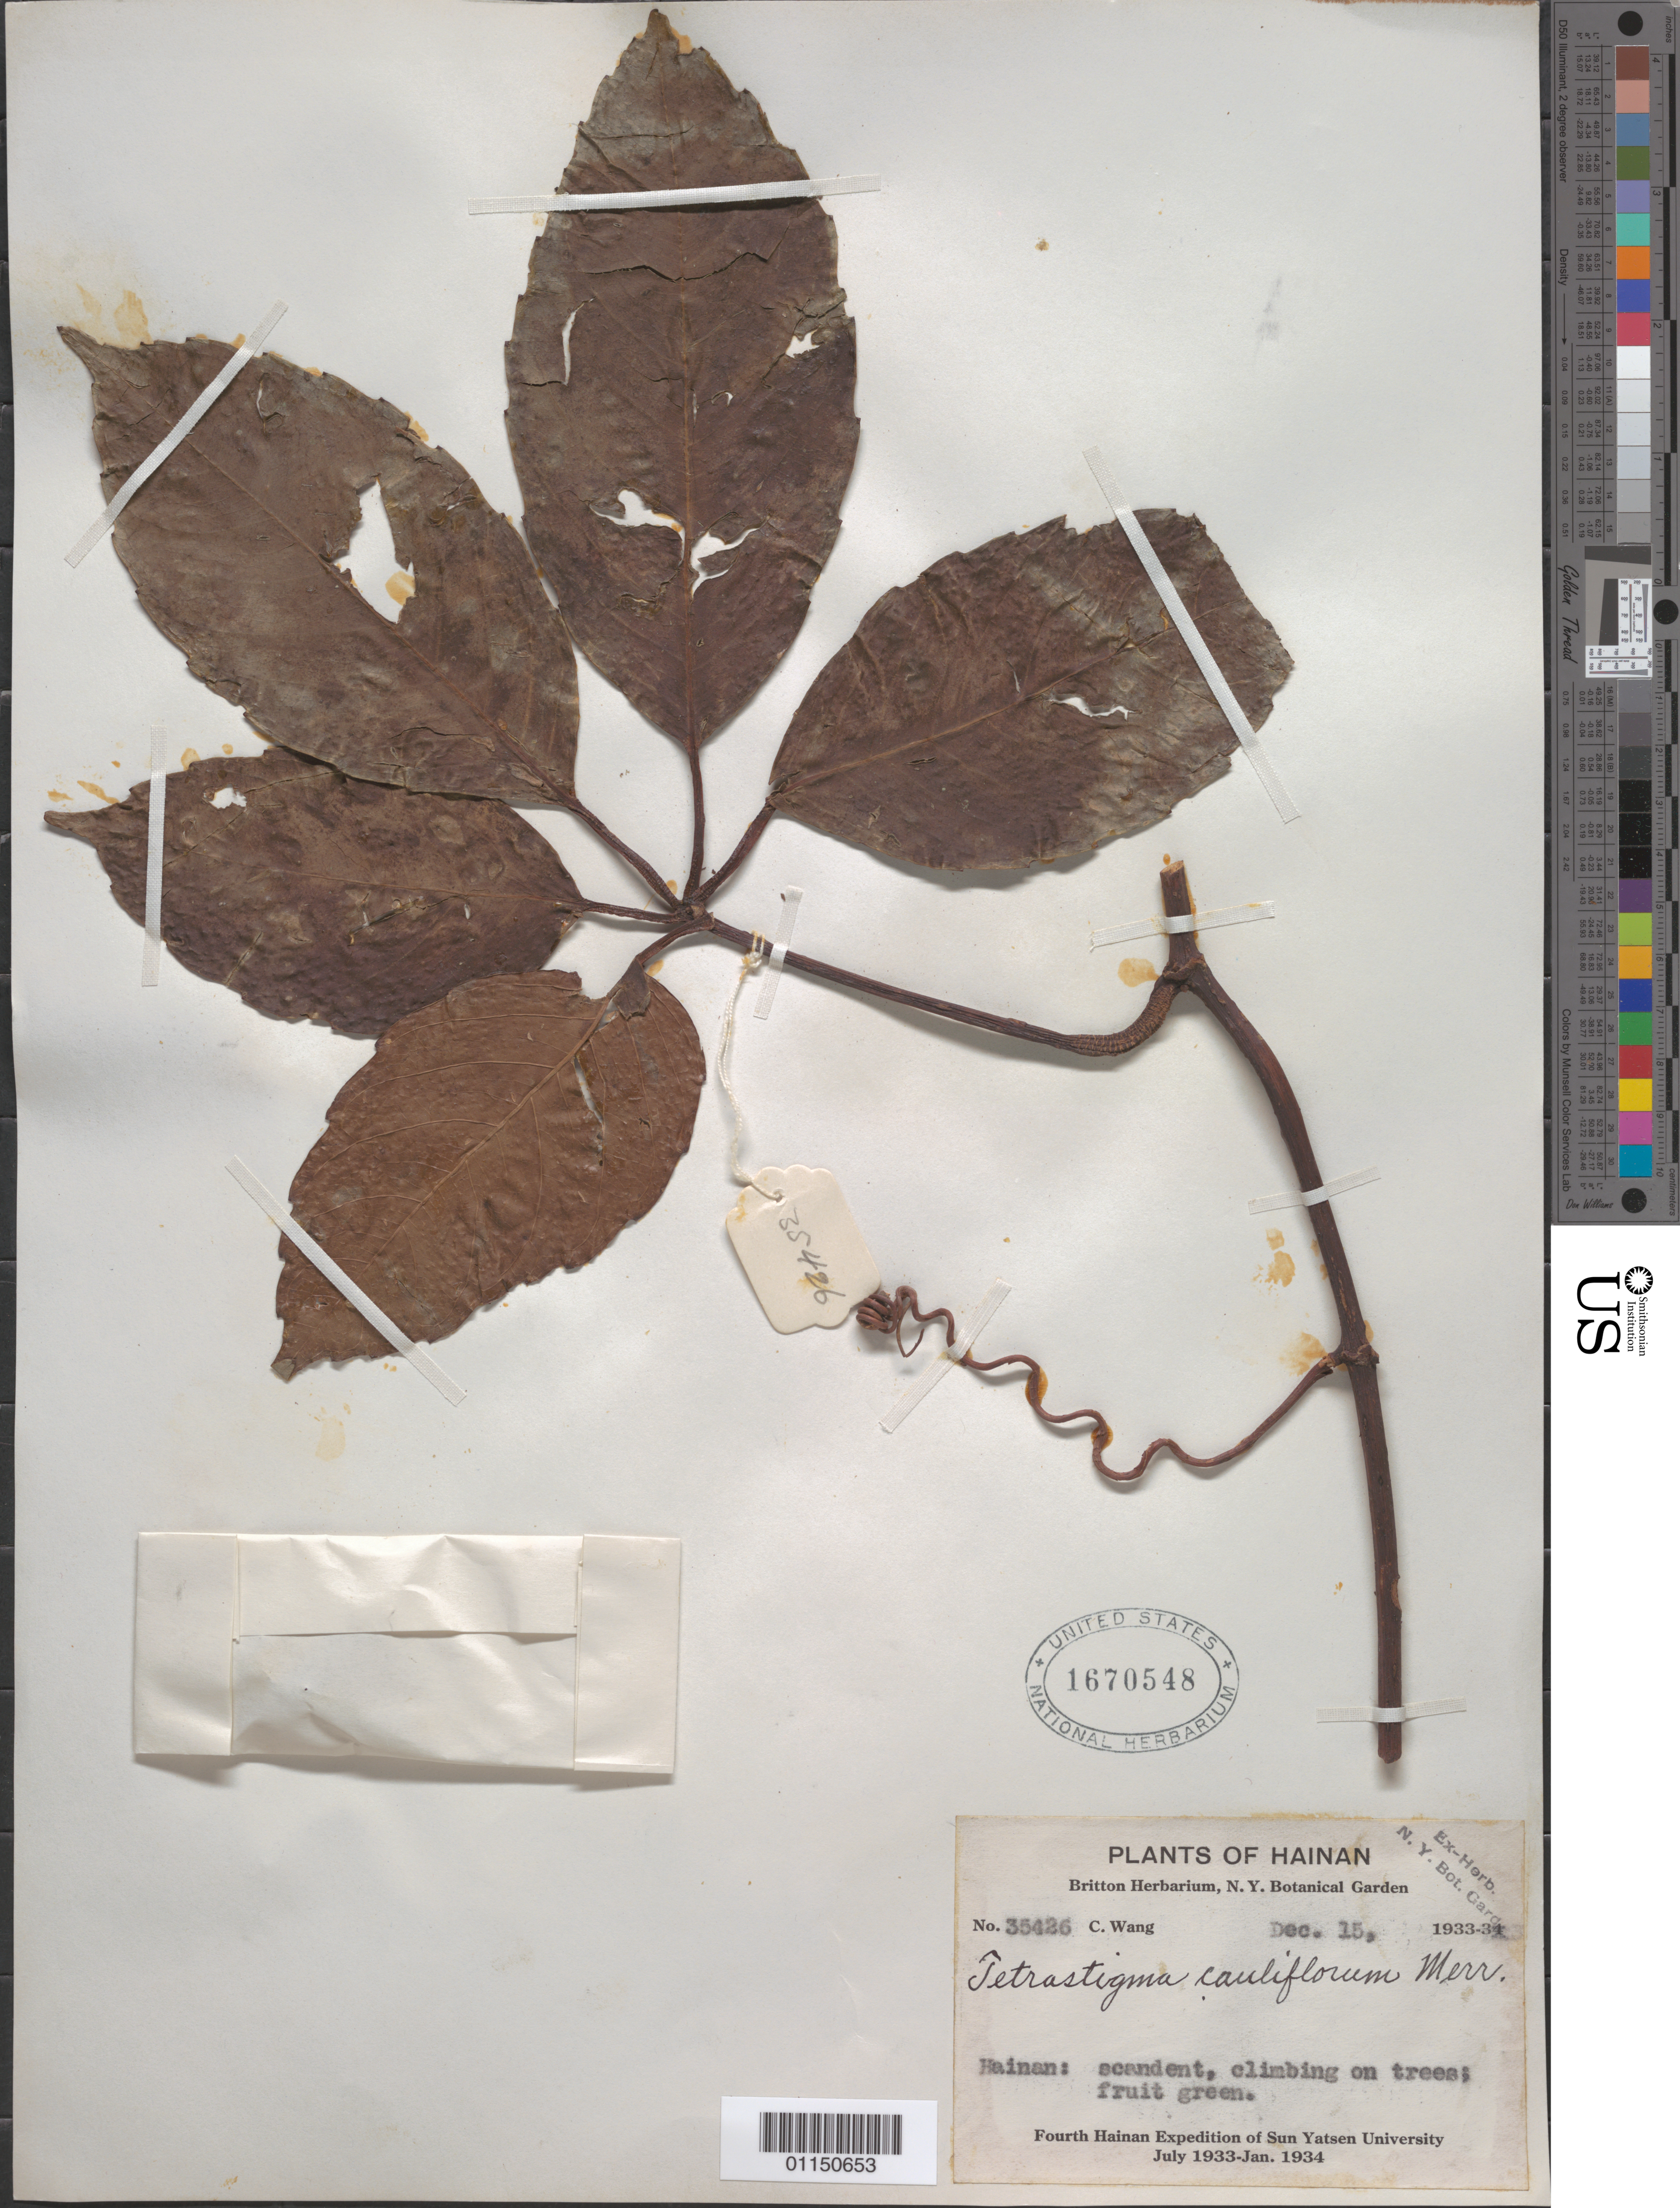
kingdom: Plantae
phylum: Tracheophyta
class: Magnoliopsida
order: Vitales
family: Vitaceae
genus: Tetrastigma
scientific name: Tetrastigma cauliflorum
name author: Merr.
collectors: C. Wang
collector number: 35426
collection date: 1933-12-15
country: China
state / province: Hainan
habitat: Scandent, climbing on trees.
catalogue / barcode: US 1670548